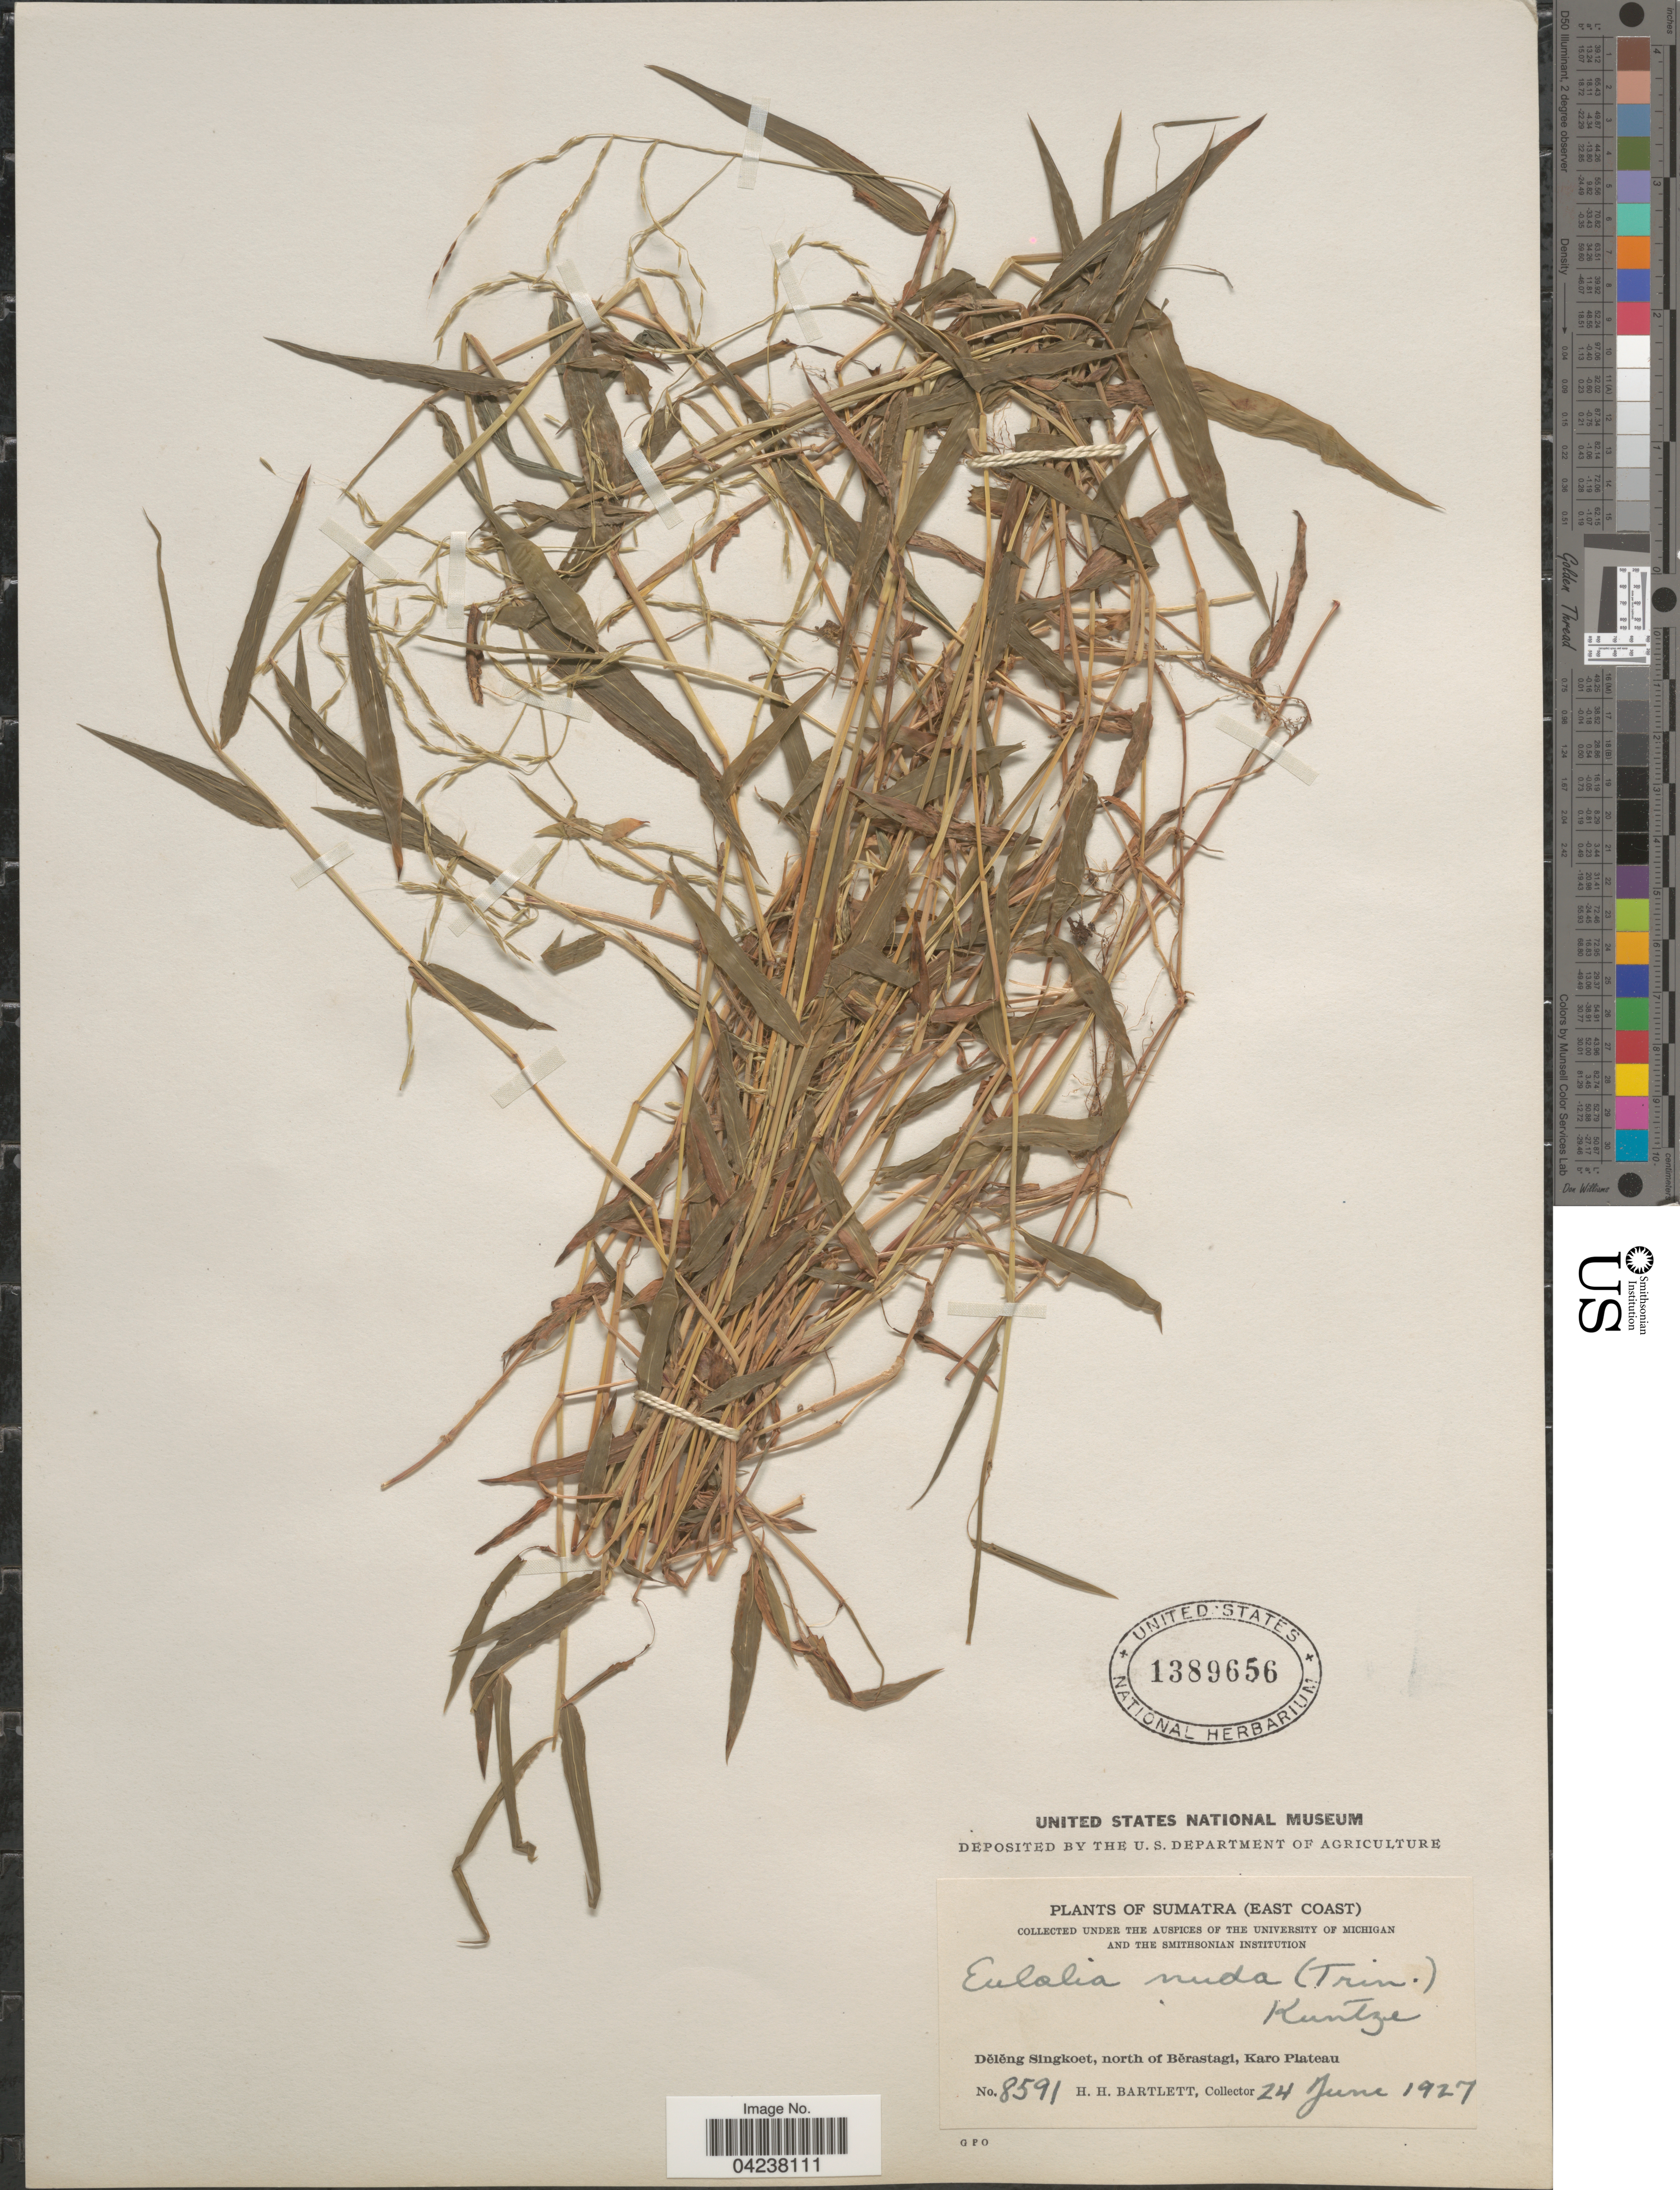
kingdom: Plantae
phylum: Tracheophyta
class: Liliopsida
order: Poales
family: Poaceae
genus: Microstegium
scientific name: Microstegium nudum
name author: (Trin.) A. Camus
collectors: H. H. Bartlett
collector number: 8591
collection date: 1927-06-24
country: Indonesia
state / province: Sumatra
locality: (East Coast). Dělěng Singkoet, north of Běrastagi, Karo Plateau.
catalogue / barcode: US 1389656